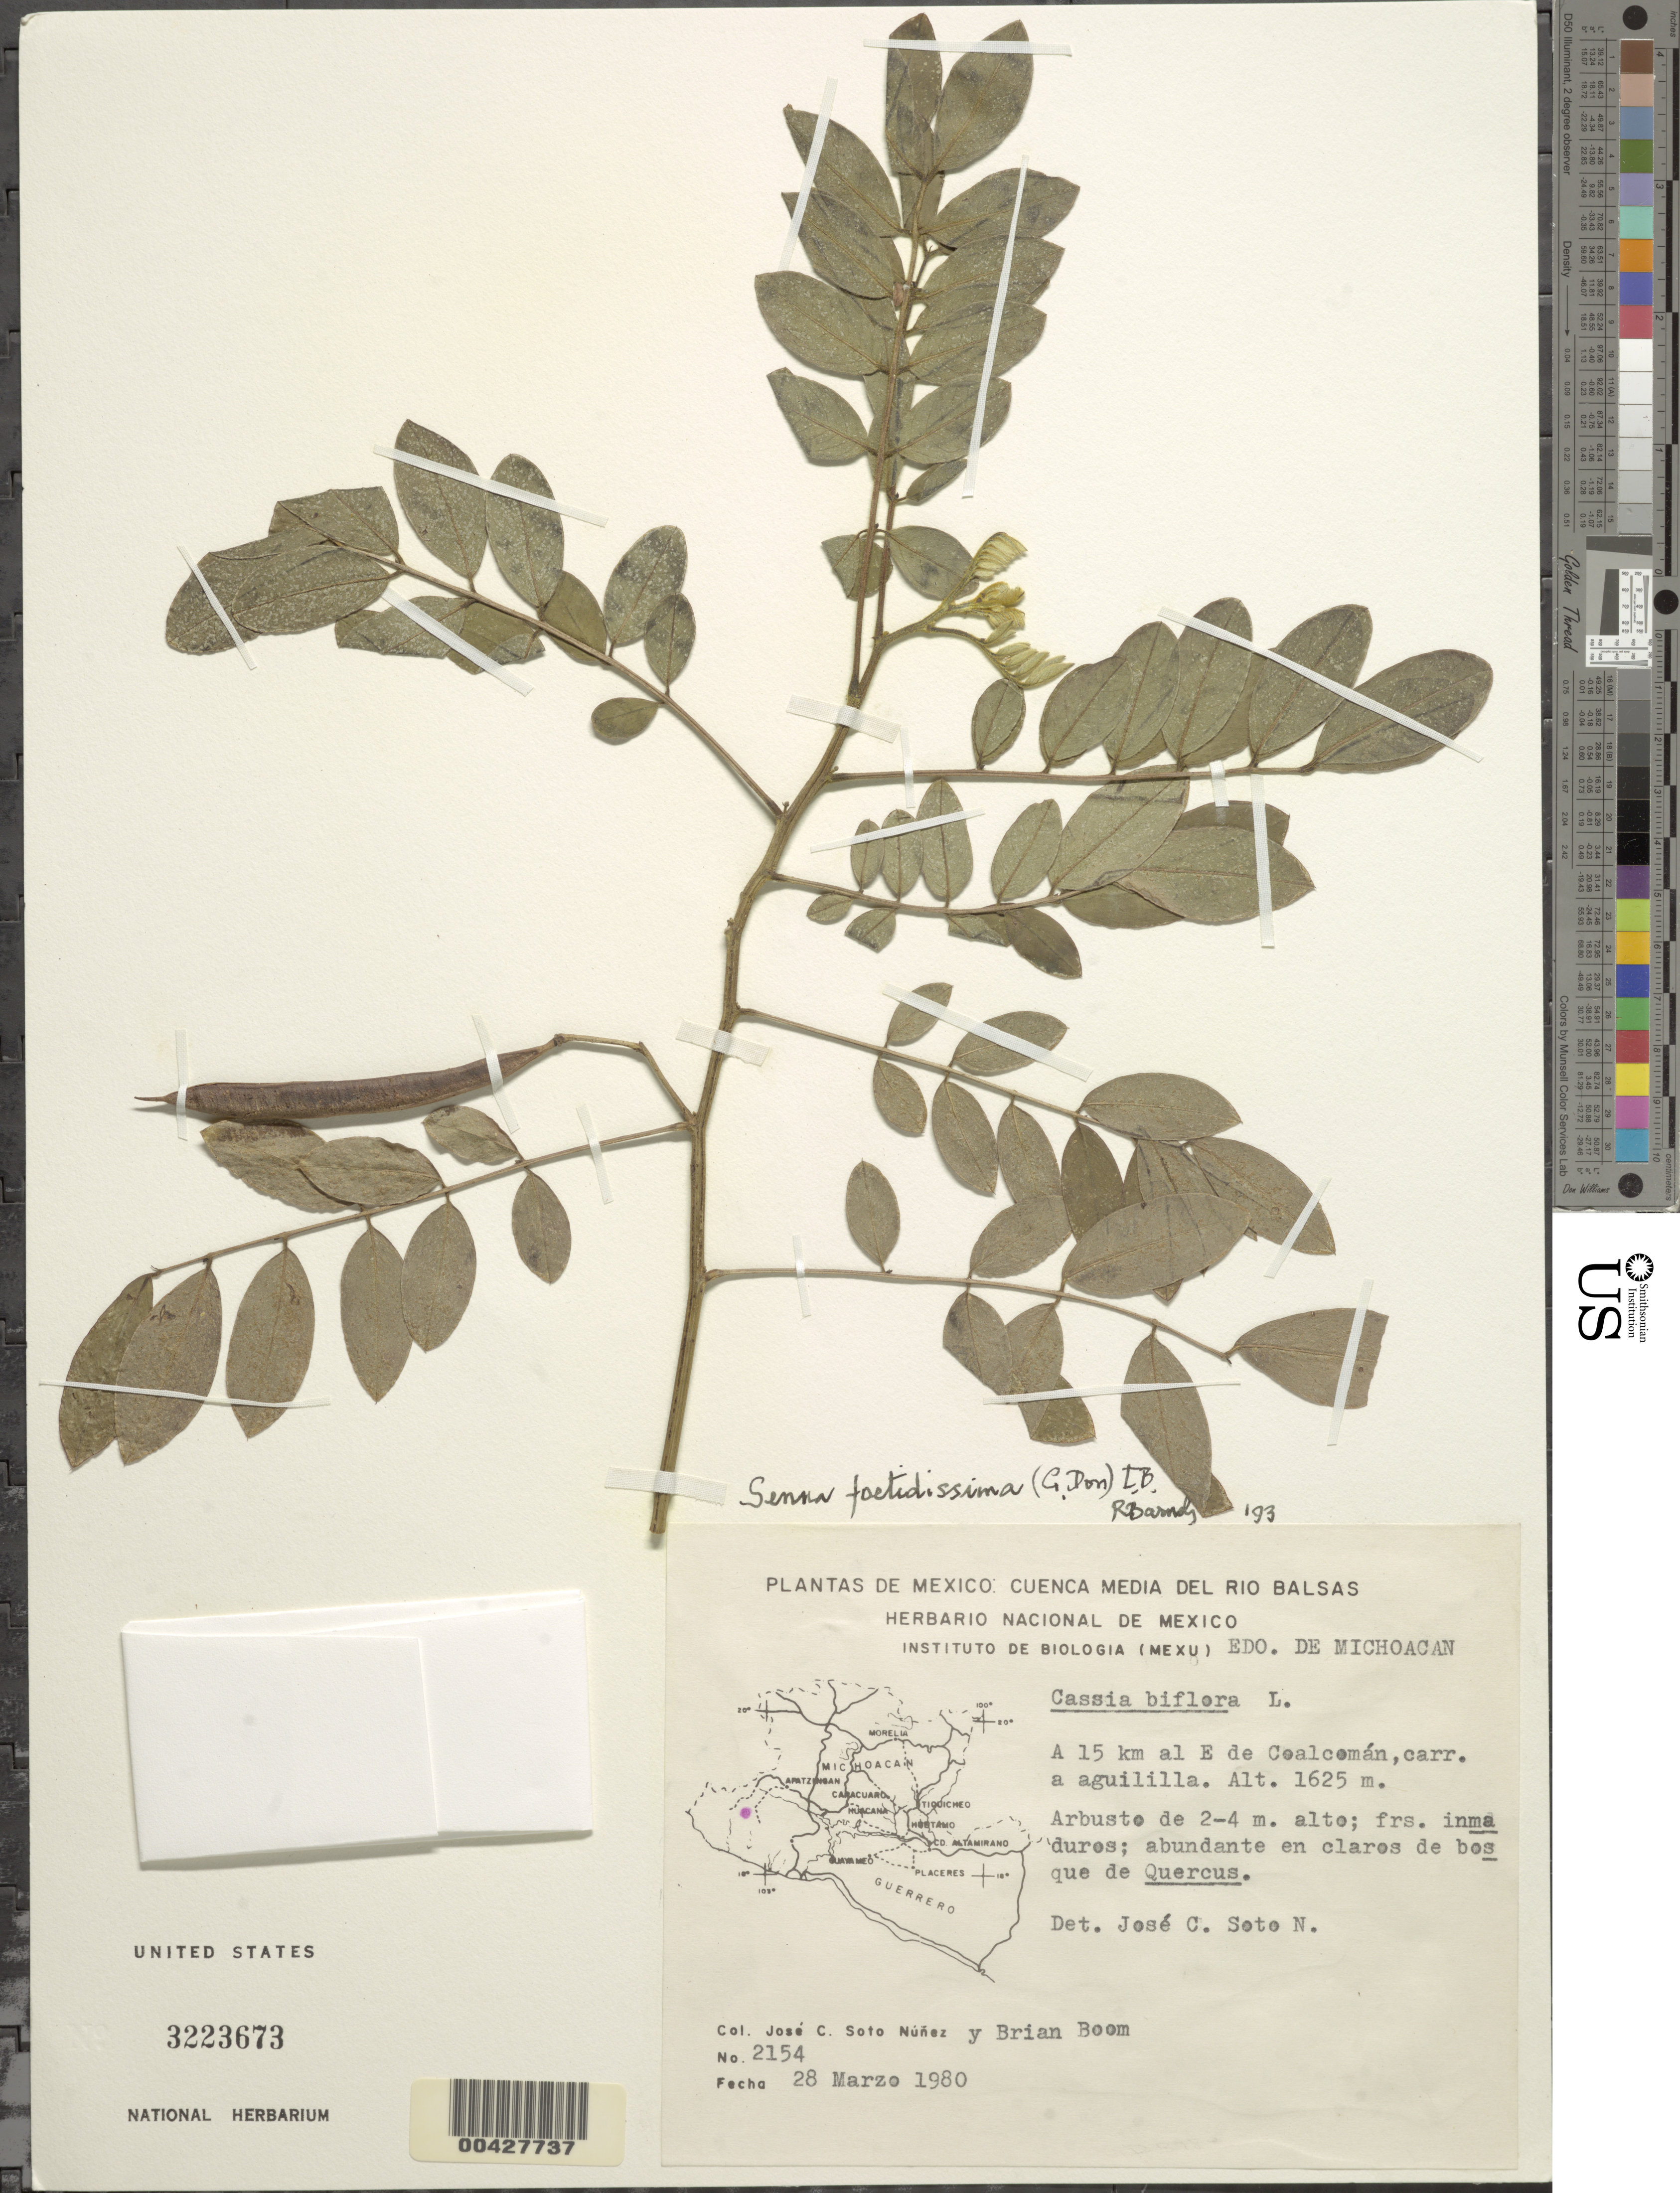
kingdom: Plantae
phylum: Tracheophyta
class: Magnoliopsida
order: Fabales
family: Fabaceae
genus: Senna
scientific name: Senna foetidissima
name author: (Ruiz & Pav. ex G. Don) H.S. Irwin & Barneby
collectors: J. C. Soto Núñez & B. M. Boom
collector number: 2154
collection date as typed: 28 Mar 1980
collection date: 1980-03-28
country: Mexico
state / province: Michoacán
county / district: Coalcomán De Vazquez Pallares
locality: Coalcomán Mun. (?), E of Coalcomán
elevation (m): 1625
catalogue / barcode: US 3223673